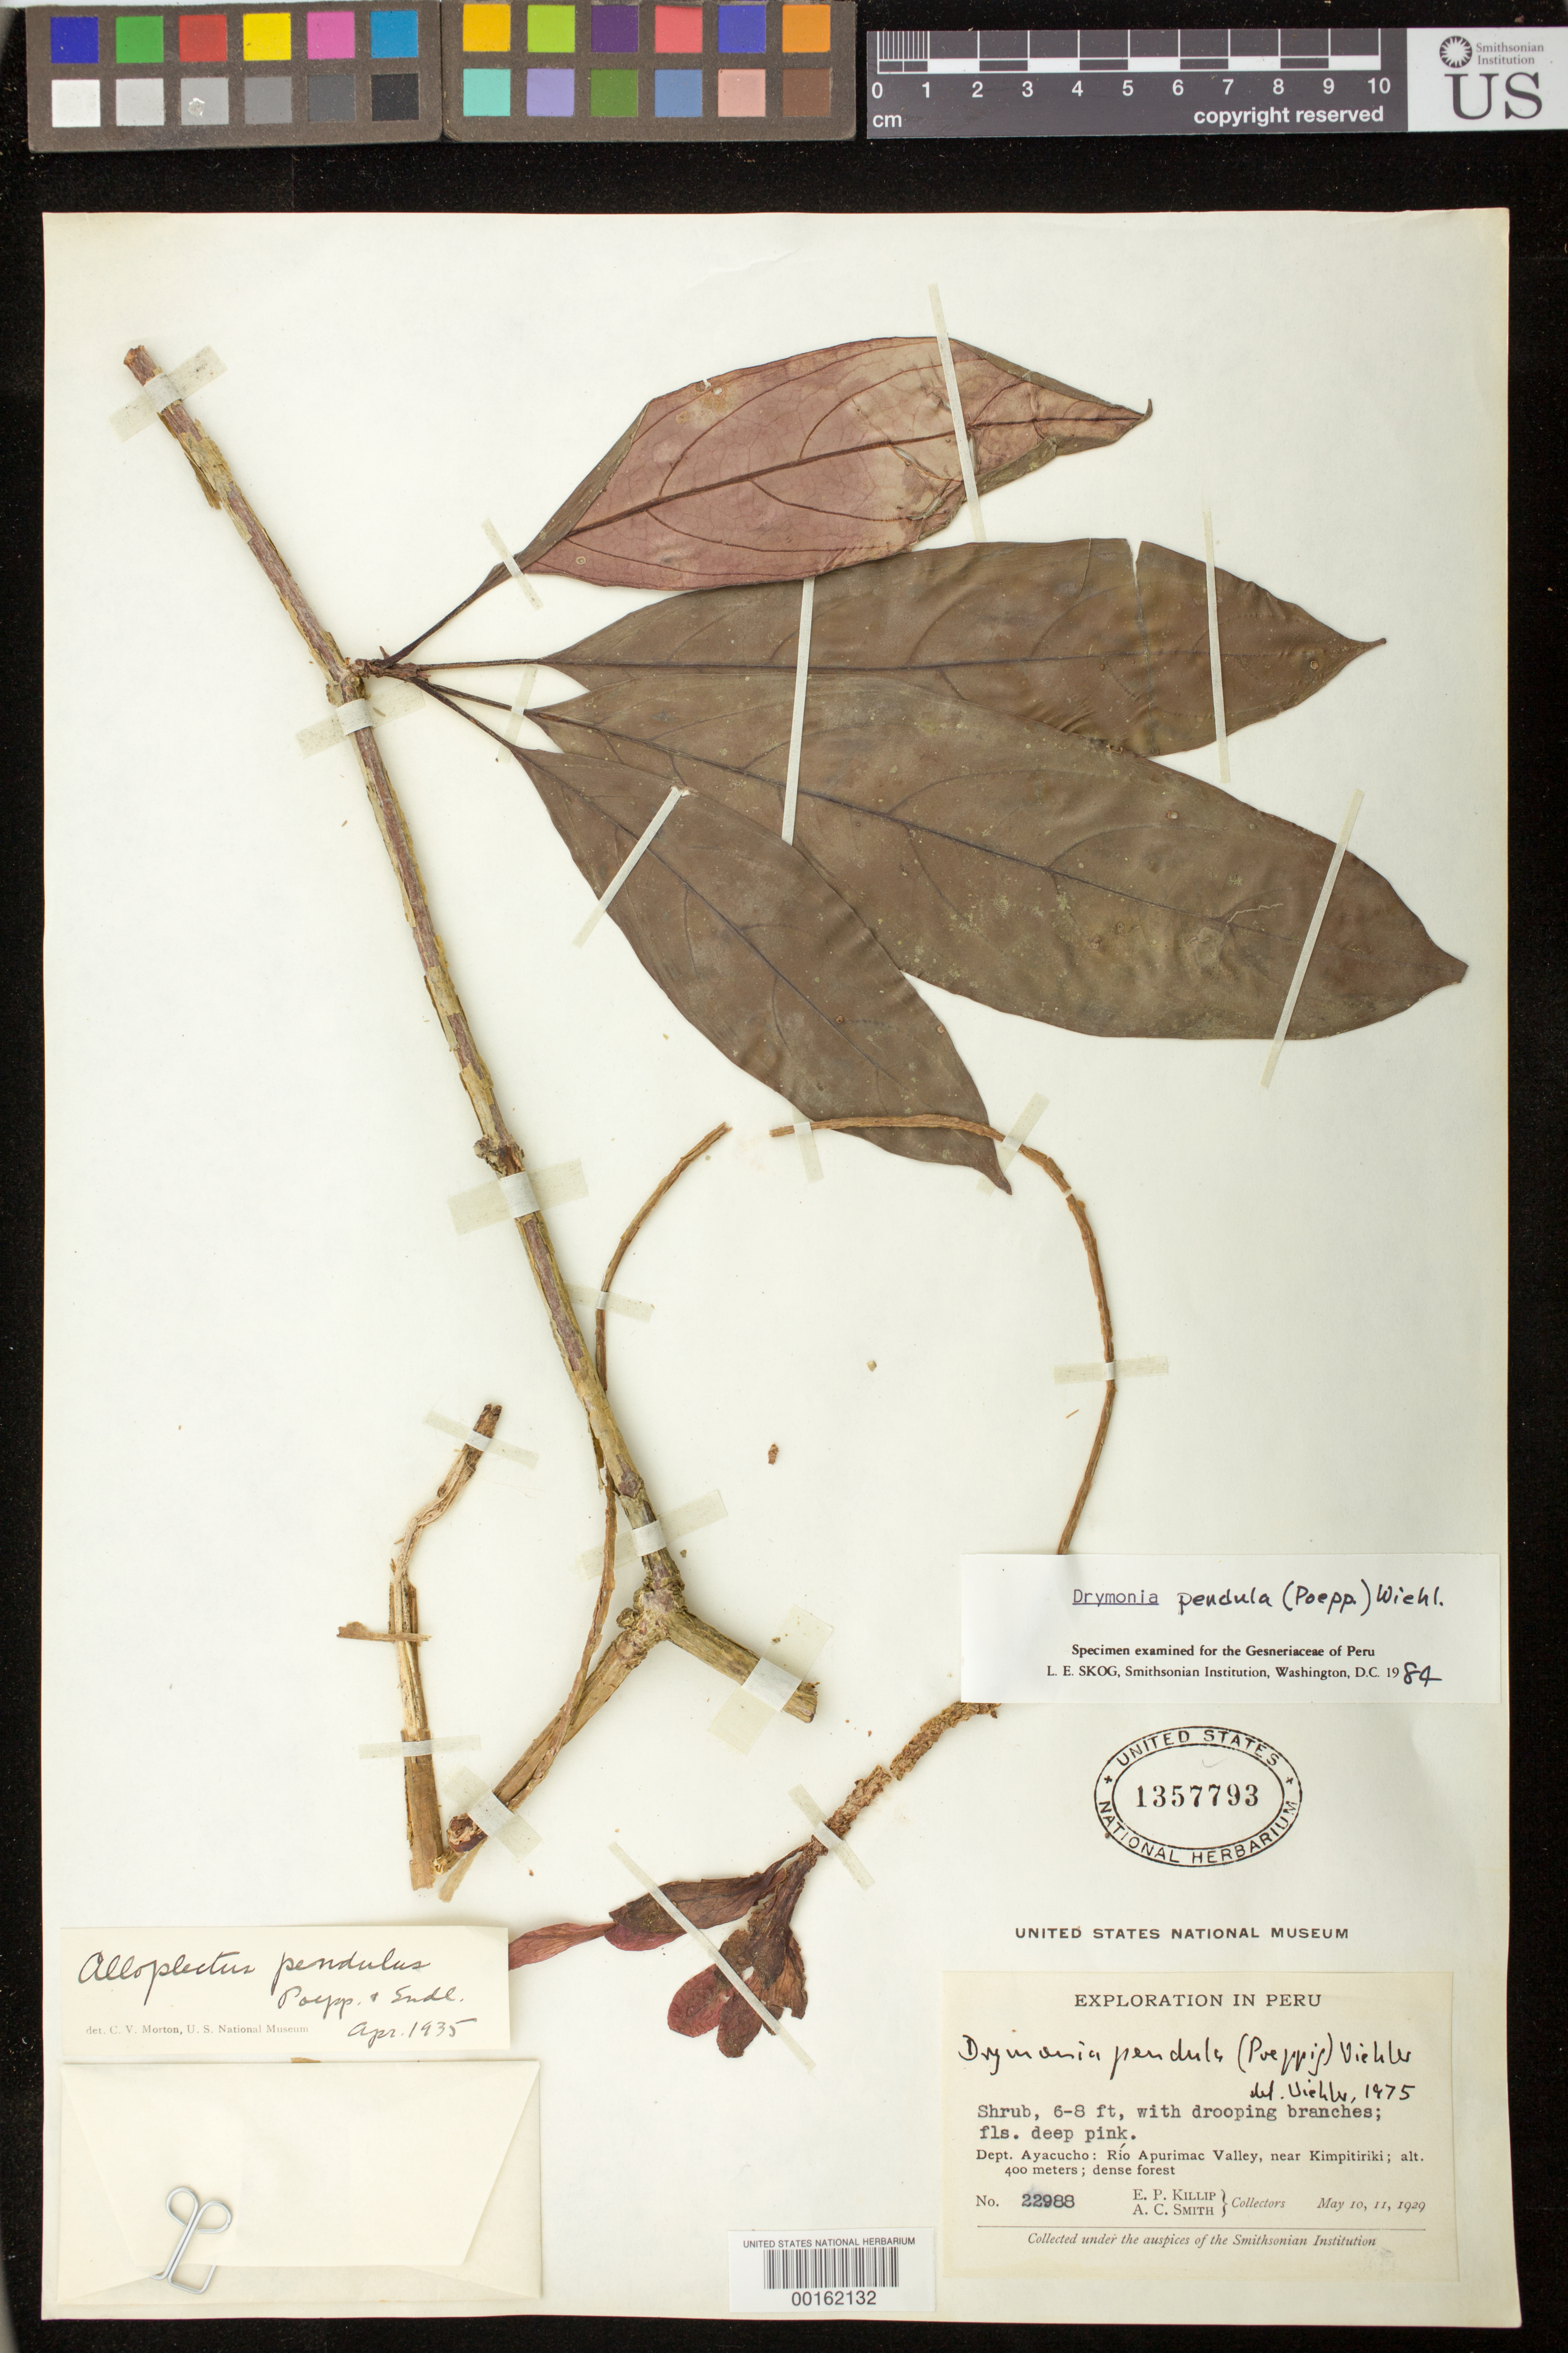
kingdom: Plantae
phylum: Tracheophyta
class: Magnoliopsida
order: Lamiales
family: Gesneriaceae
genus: Drymonia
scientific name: Drymonia pendula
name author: (Poepp.) Wiehler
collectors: E. P. Killip & A. C. Smith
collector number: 22988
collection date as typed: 10-11 May 1929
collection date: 1929-05-10/1929-05-11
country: Peru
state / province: Ayacucho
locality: Rio Apurimac valley, near Kimpitiriki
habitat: Dense forest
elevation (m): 400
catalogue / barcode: US 1357793